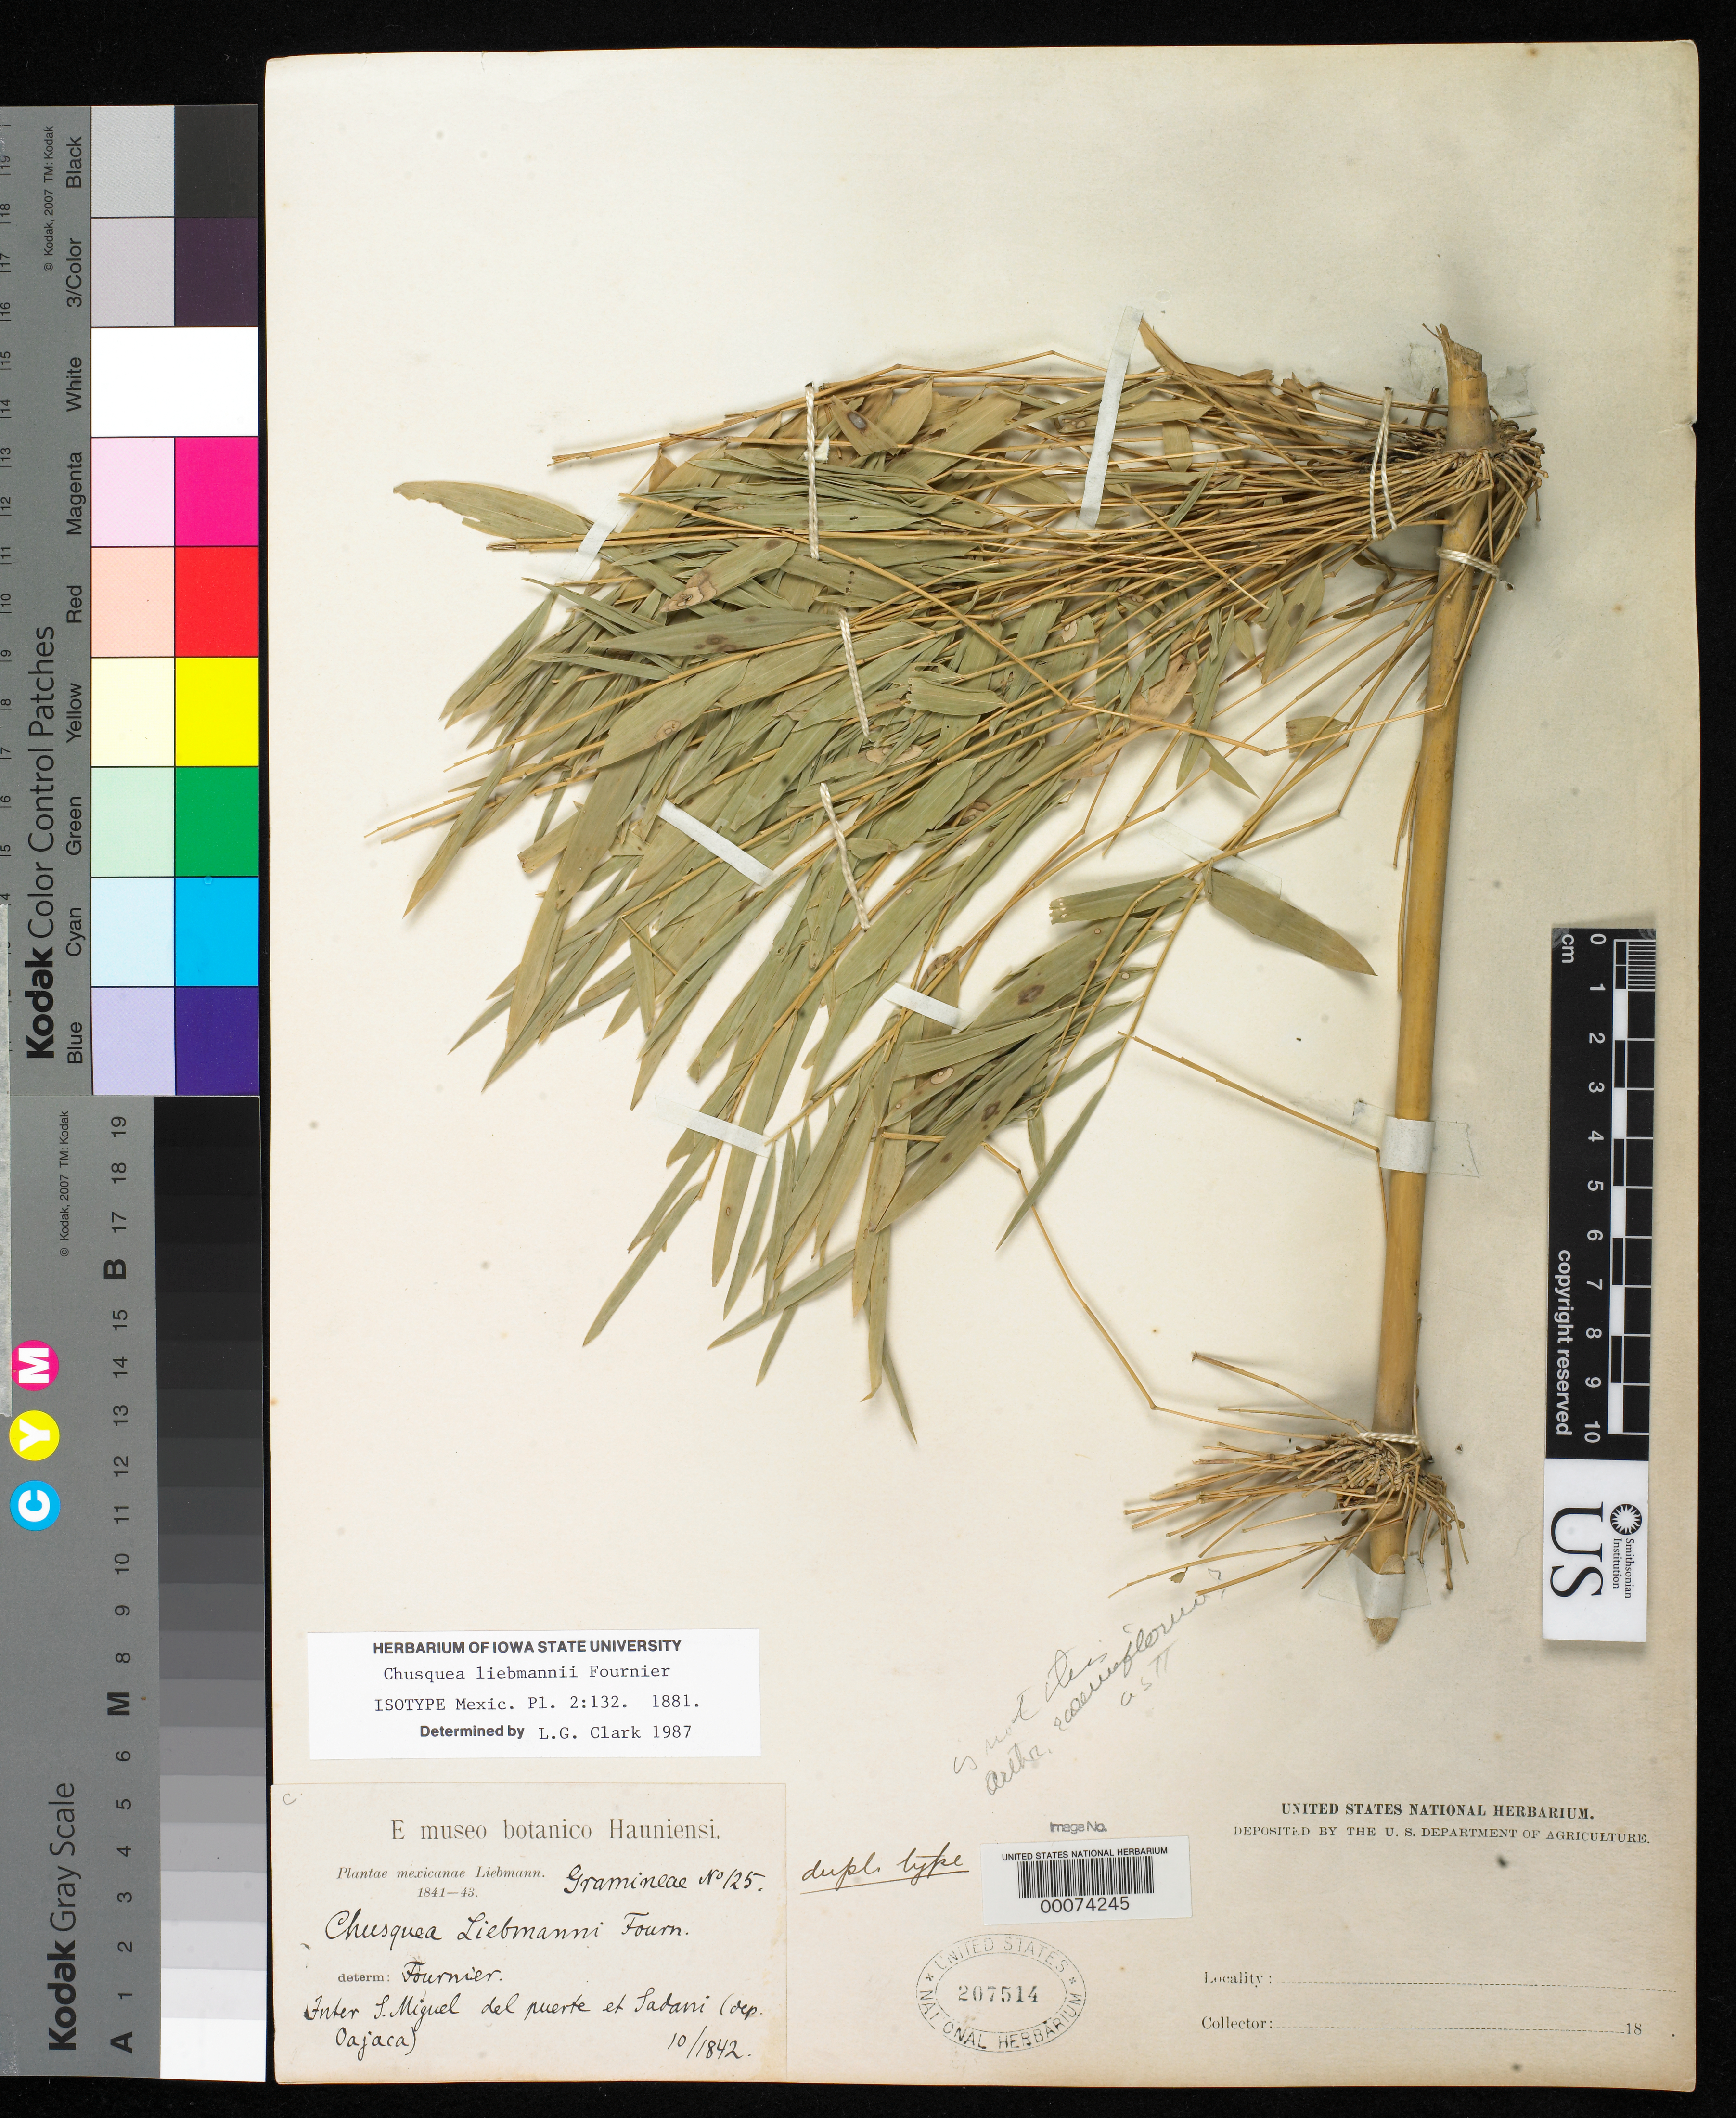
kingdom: Plantae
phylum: Tracheophyta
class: Liliopsida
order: Poales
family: Poaceae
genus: Chusquea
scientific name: Chusquea liebmannii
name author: E. Fourn.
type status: Type Fragment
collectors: F. M. Liebmann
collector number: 125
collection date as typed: Oct 1842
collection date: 1842-10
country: Mexico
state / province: Oaxaca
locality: Between San Miguel del Puente and Sadani.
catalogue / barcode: US 207514